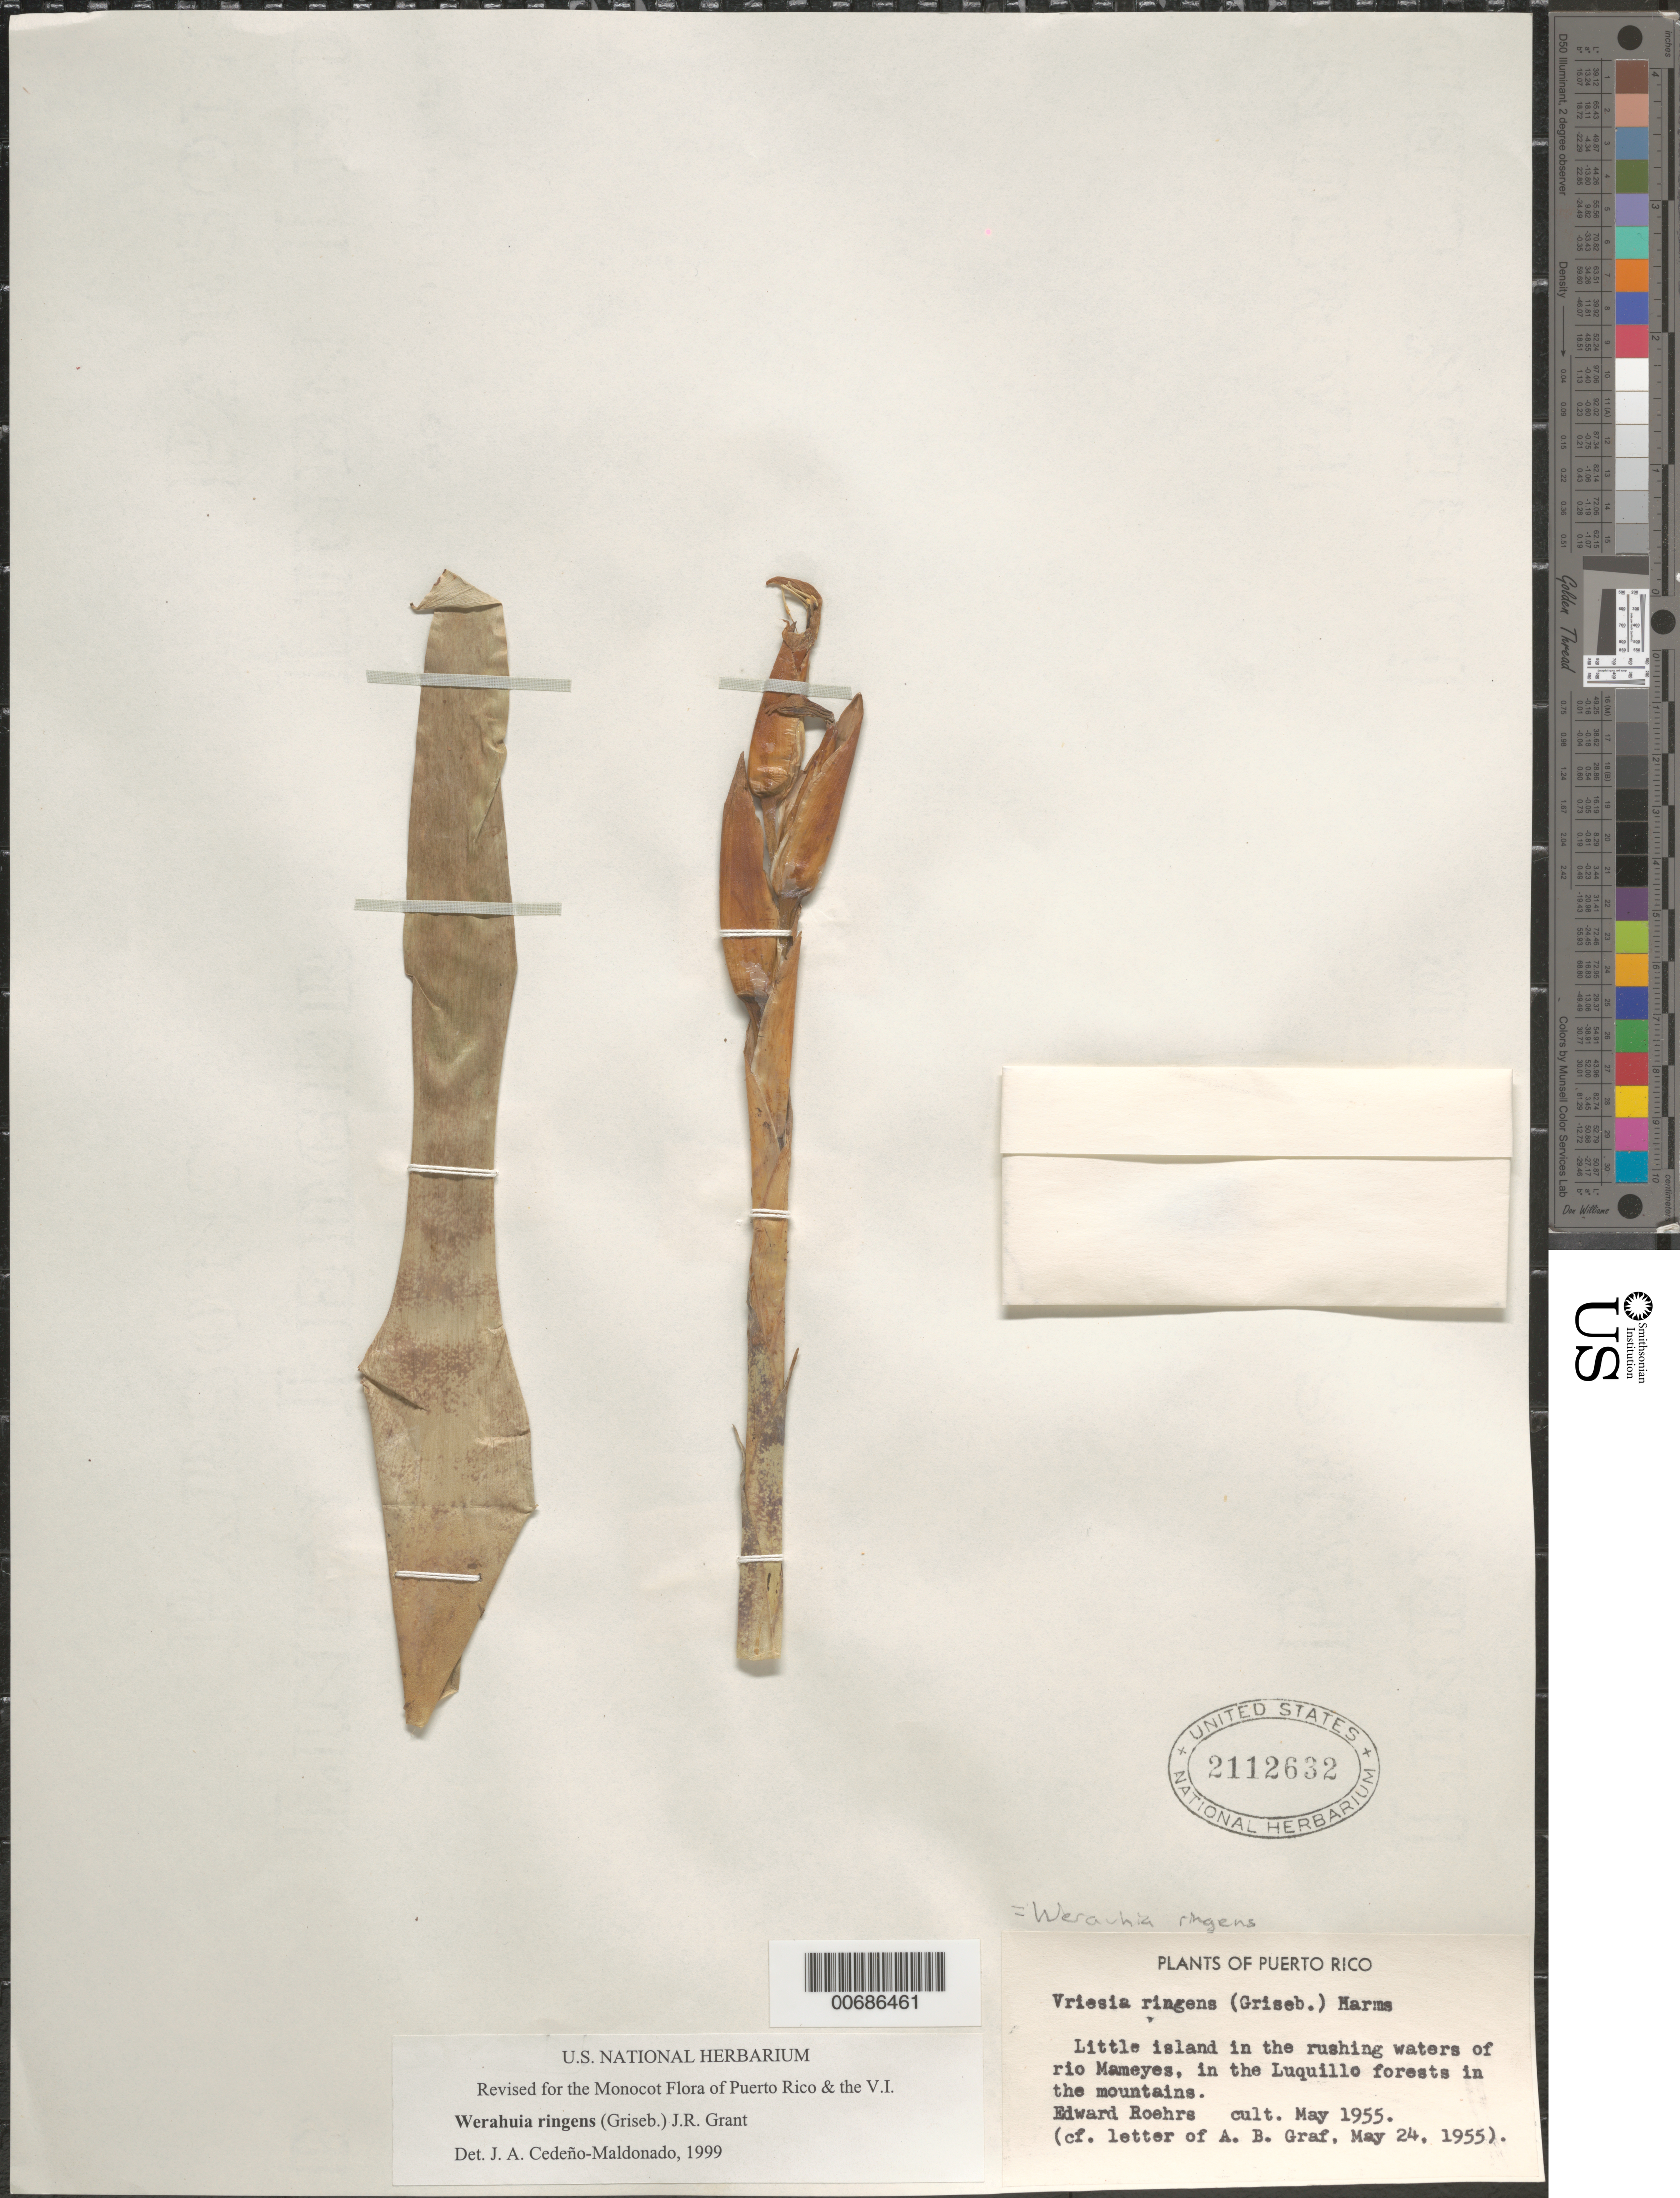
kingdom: Plantae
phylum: Tracheophyta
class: Liliopsida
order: Poales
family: Bromeliaceae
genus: Werauhia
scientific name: Werauhia ringens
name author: (Griseb.) J.R. Grant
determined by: Cedeño-Maldonado, J. A.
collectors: E. Roehrs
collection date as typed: May 1955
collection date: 1955-05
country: Puerto Rico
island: Greater Antilles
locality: Río Mameyes, in the Luquillo forests in the mountains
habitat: little island in the rushing waters of R.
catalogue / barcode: US 2112632